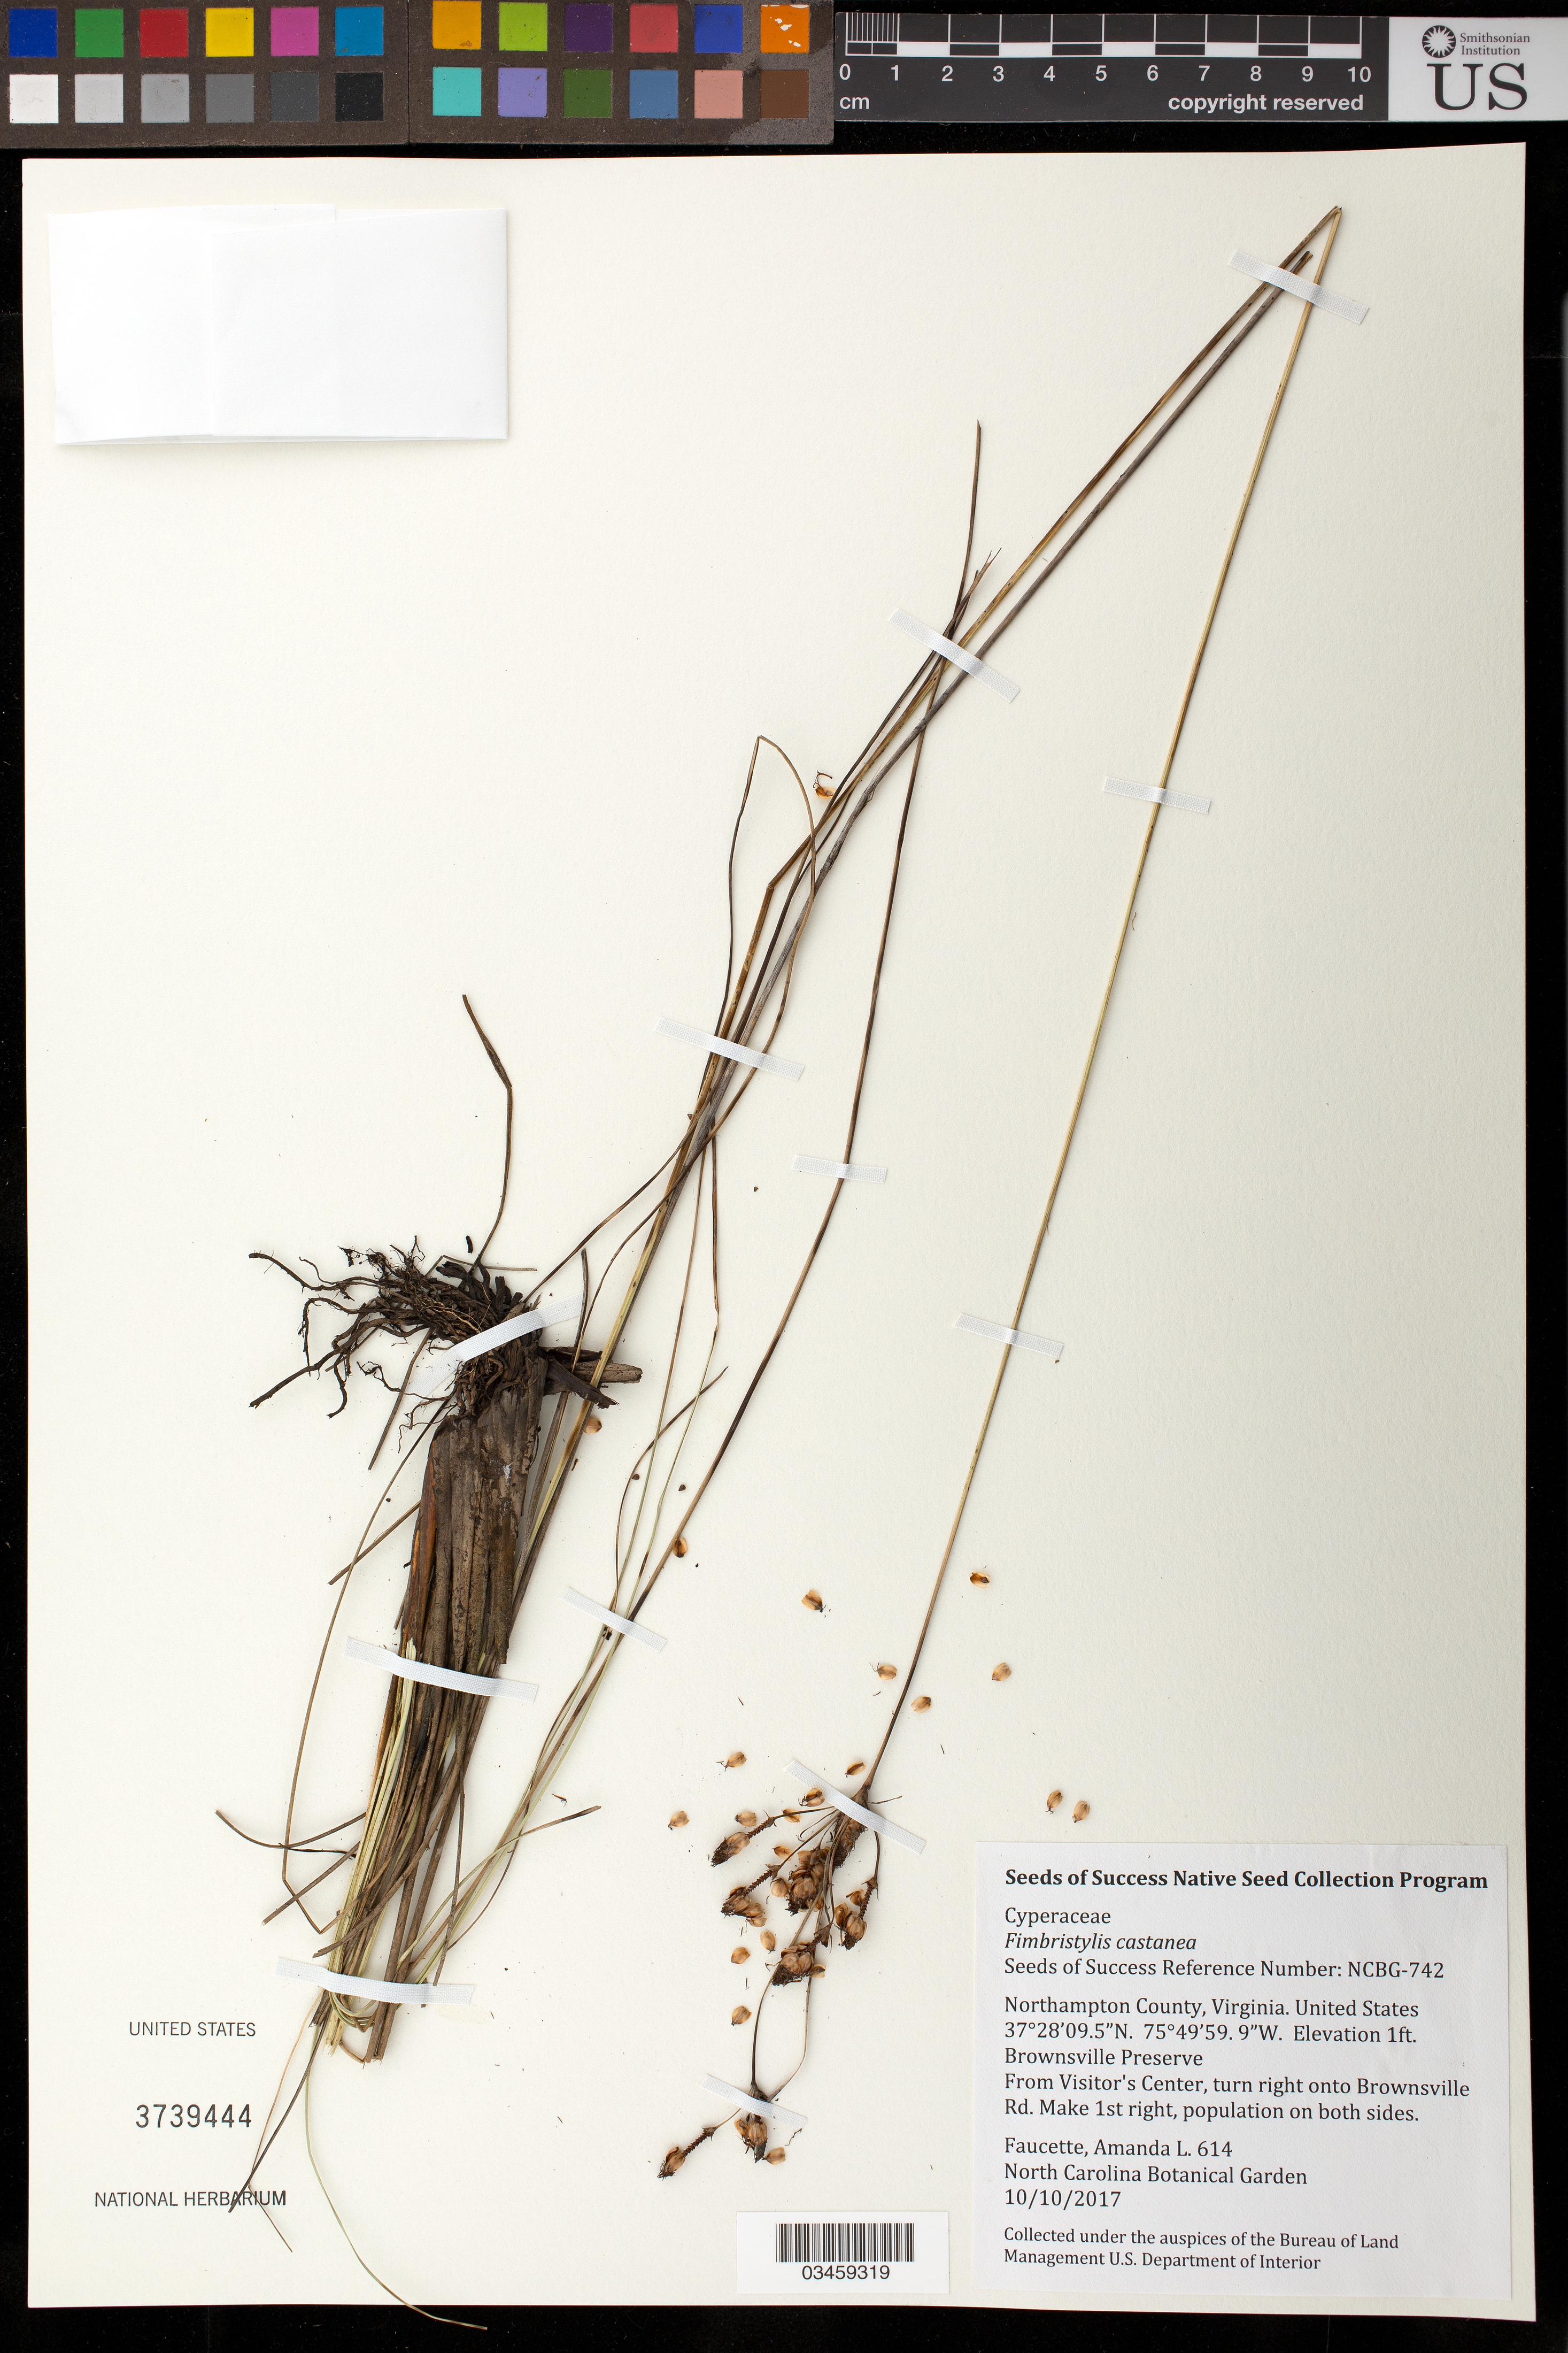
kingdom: Plantae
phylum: Tracheophyta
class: Liliopsida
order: Poales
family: Cyperaceae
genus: Fimbristylis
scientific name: Fimbristylis castanea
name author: (Michx.) Vahl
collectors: A. Faucette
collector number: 614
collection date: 2017-10-10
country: United States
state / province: Virginia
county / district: Northampton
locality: Brownsville Preserve, from Visitor's Center turn right onto Brownsville Rd and 1-st right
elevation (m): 0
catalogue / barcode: US 3739444